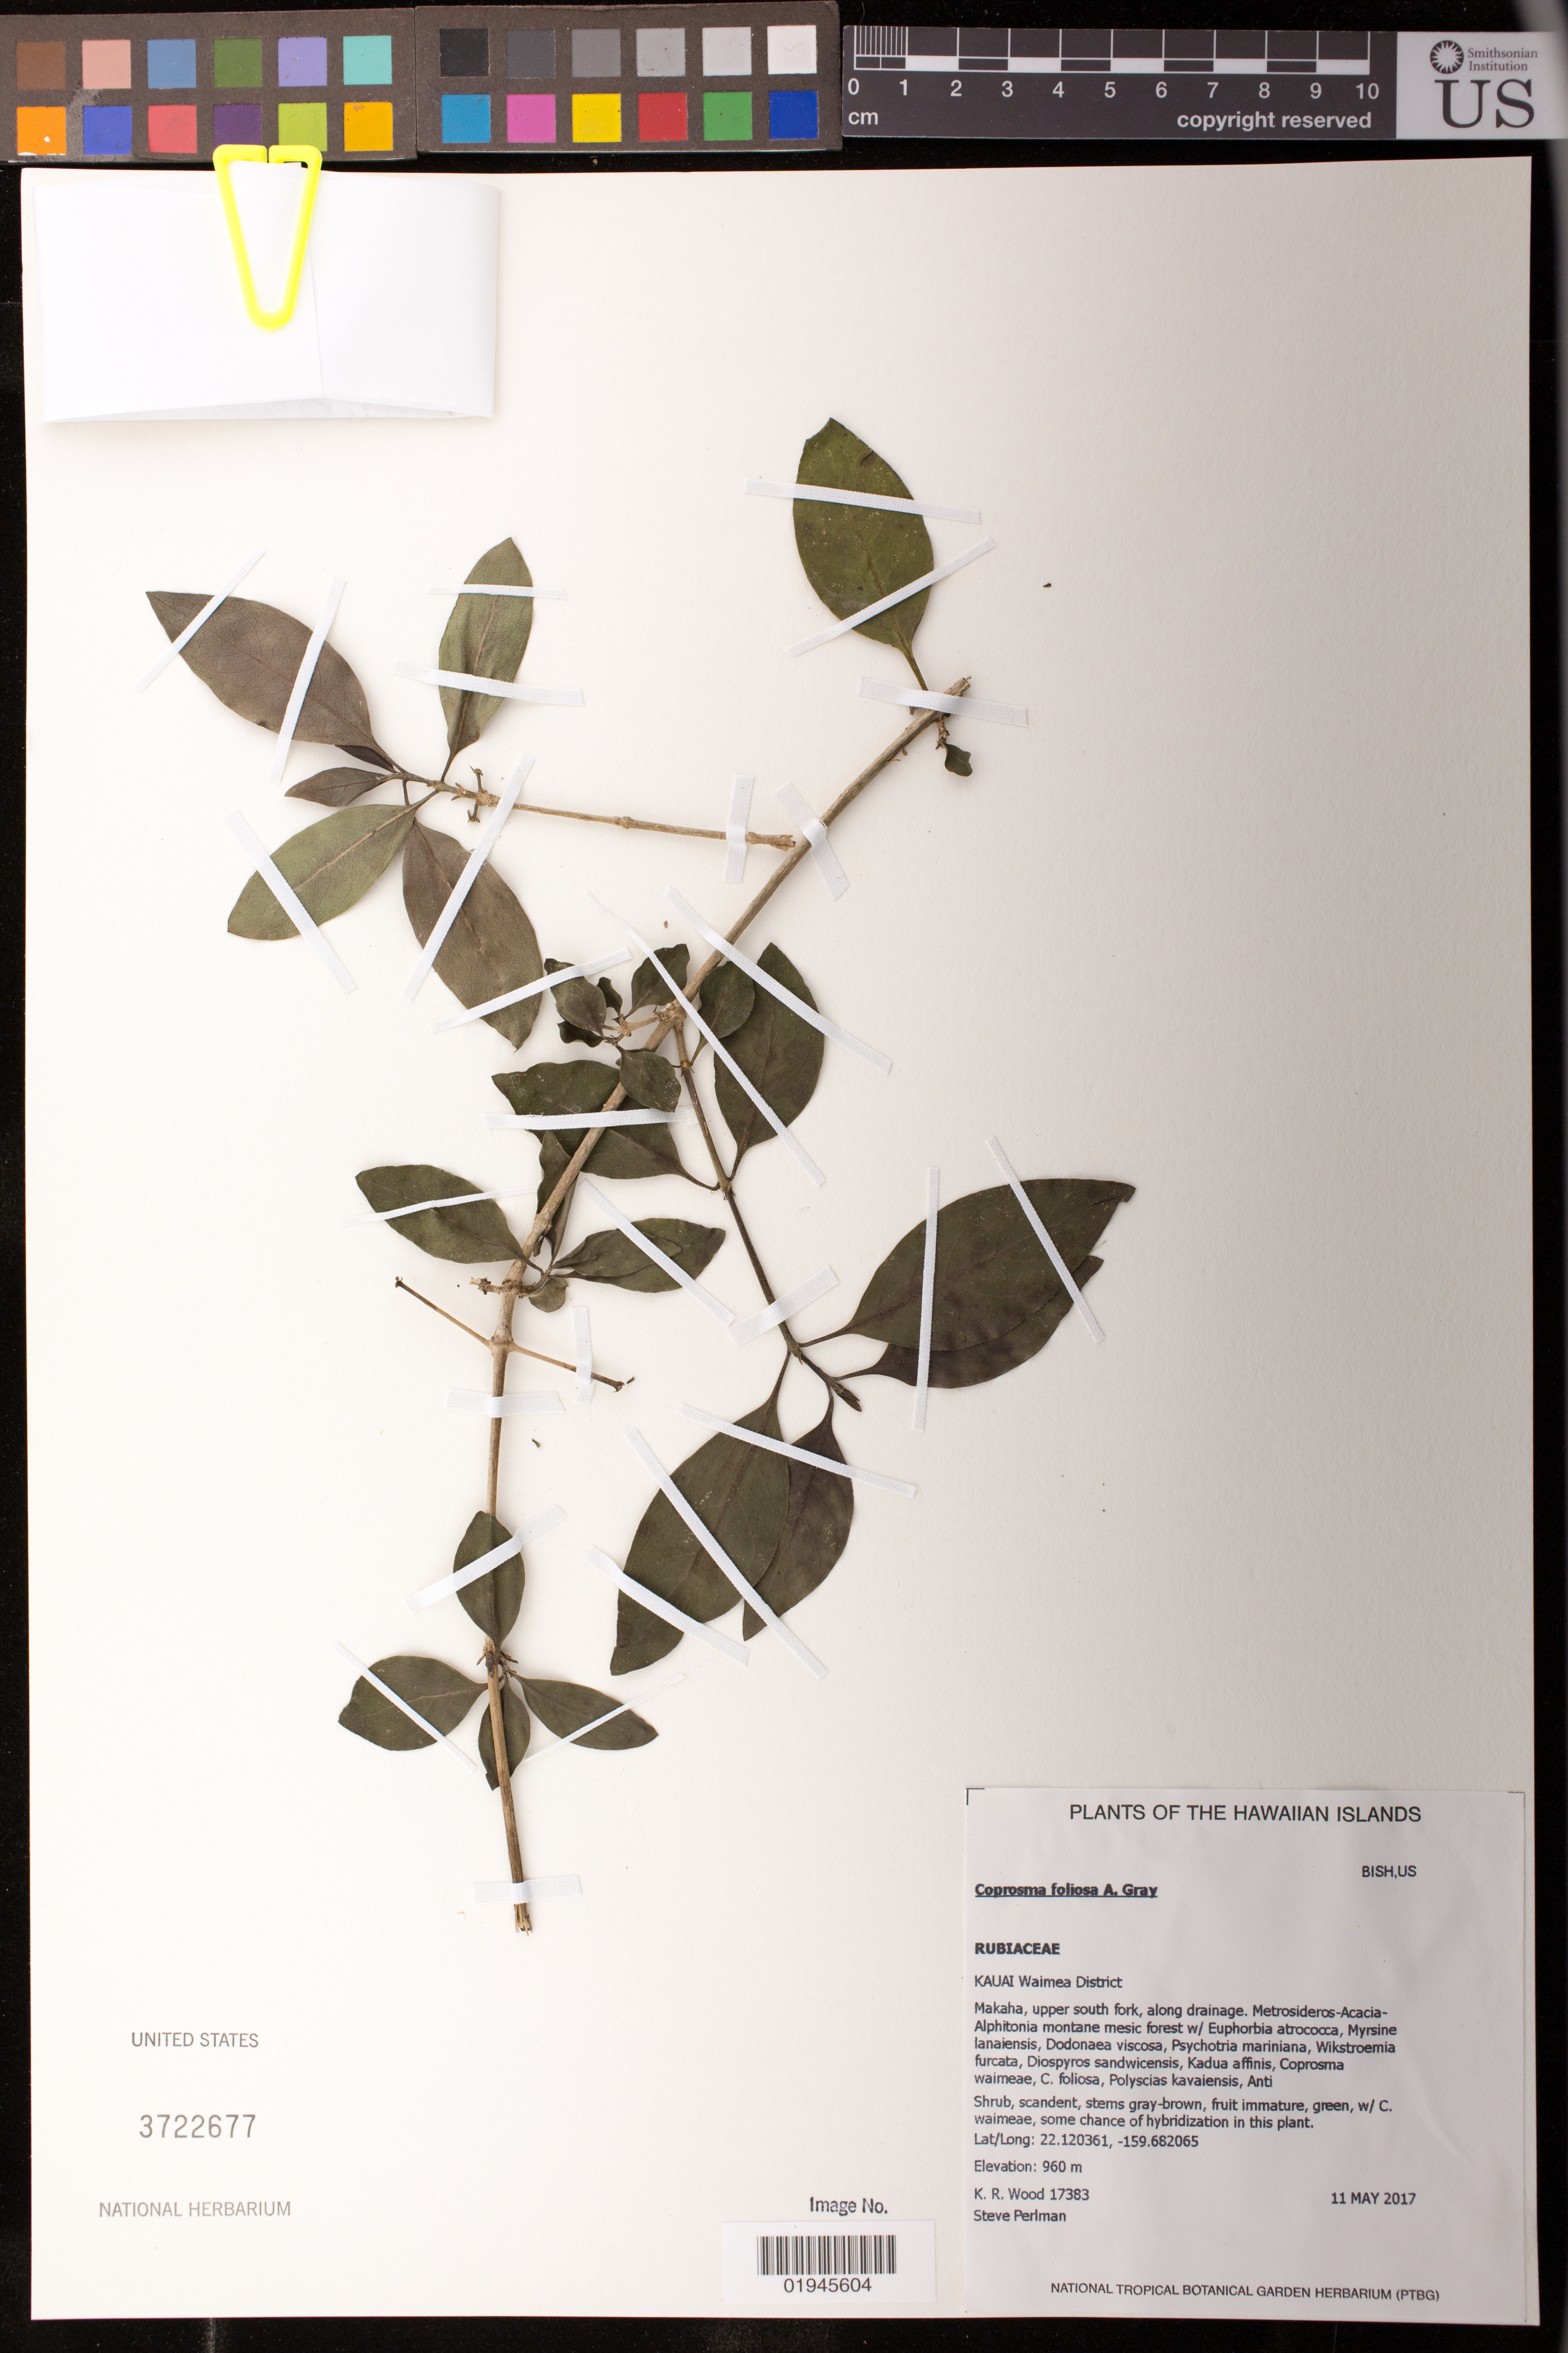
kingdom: Plantae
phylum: Tracheophyta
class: Magnoliopsida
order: Gentianales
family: Rubiaceae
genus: Coprosma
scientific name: Coprosma foliosa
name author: A. Gray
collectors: K. R. Wood & S. P. Perlman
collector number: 17383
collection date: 2017-05-11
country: United States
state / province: Hawaii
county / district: Kauai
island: Kaua'i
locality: Waimea District, Makaha, upper south fork, along drainage.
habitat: Montane mesic forest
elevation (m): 960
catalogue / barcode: US 3722677